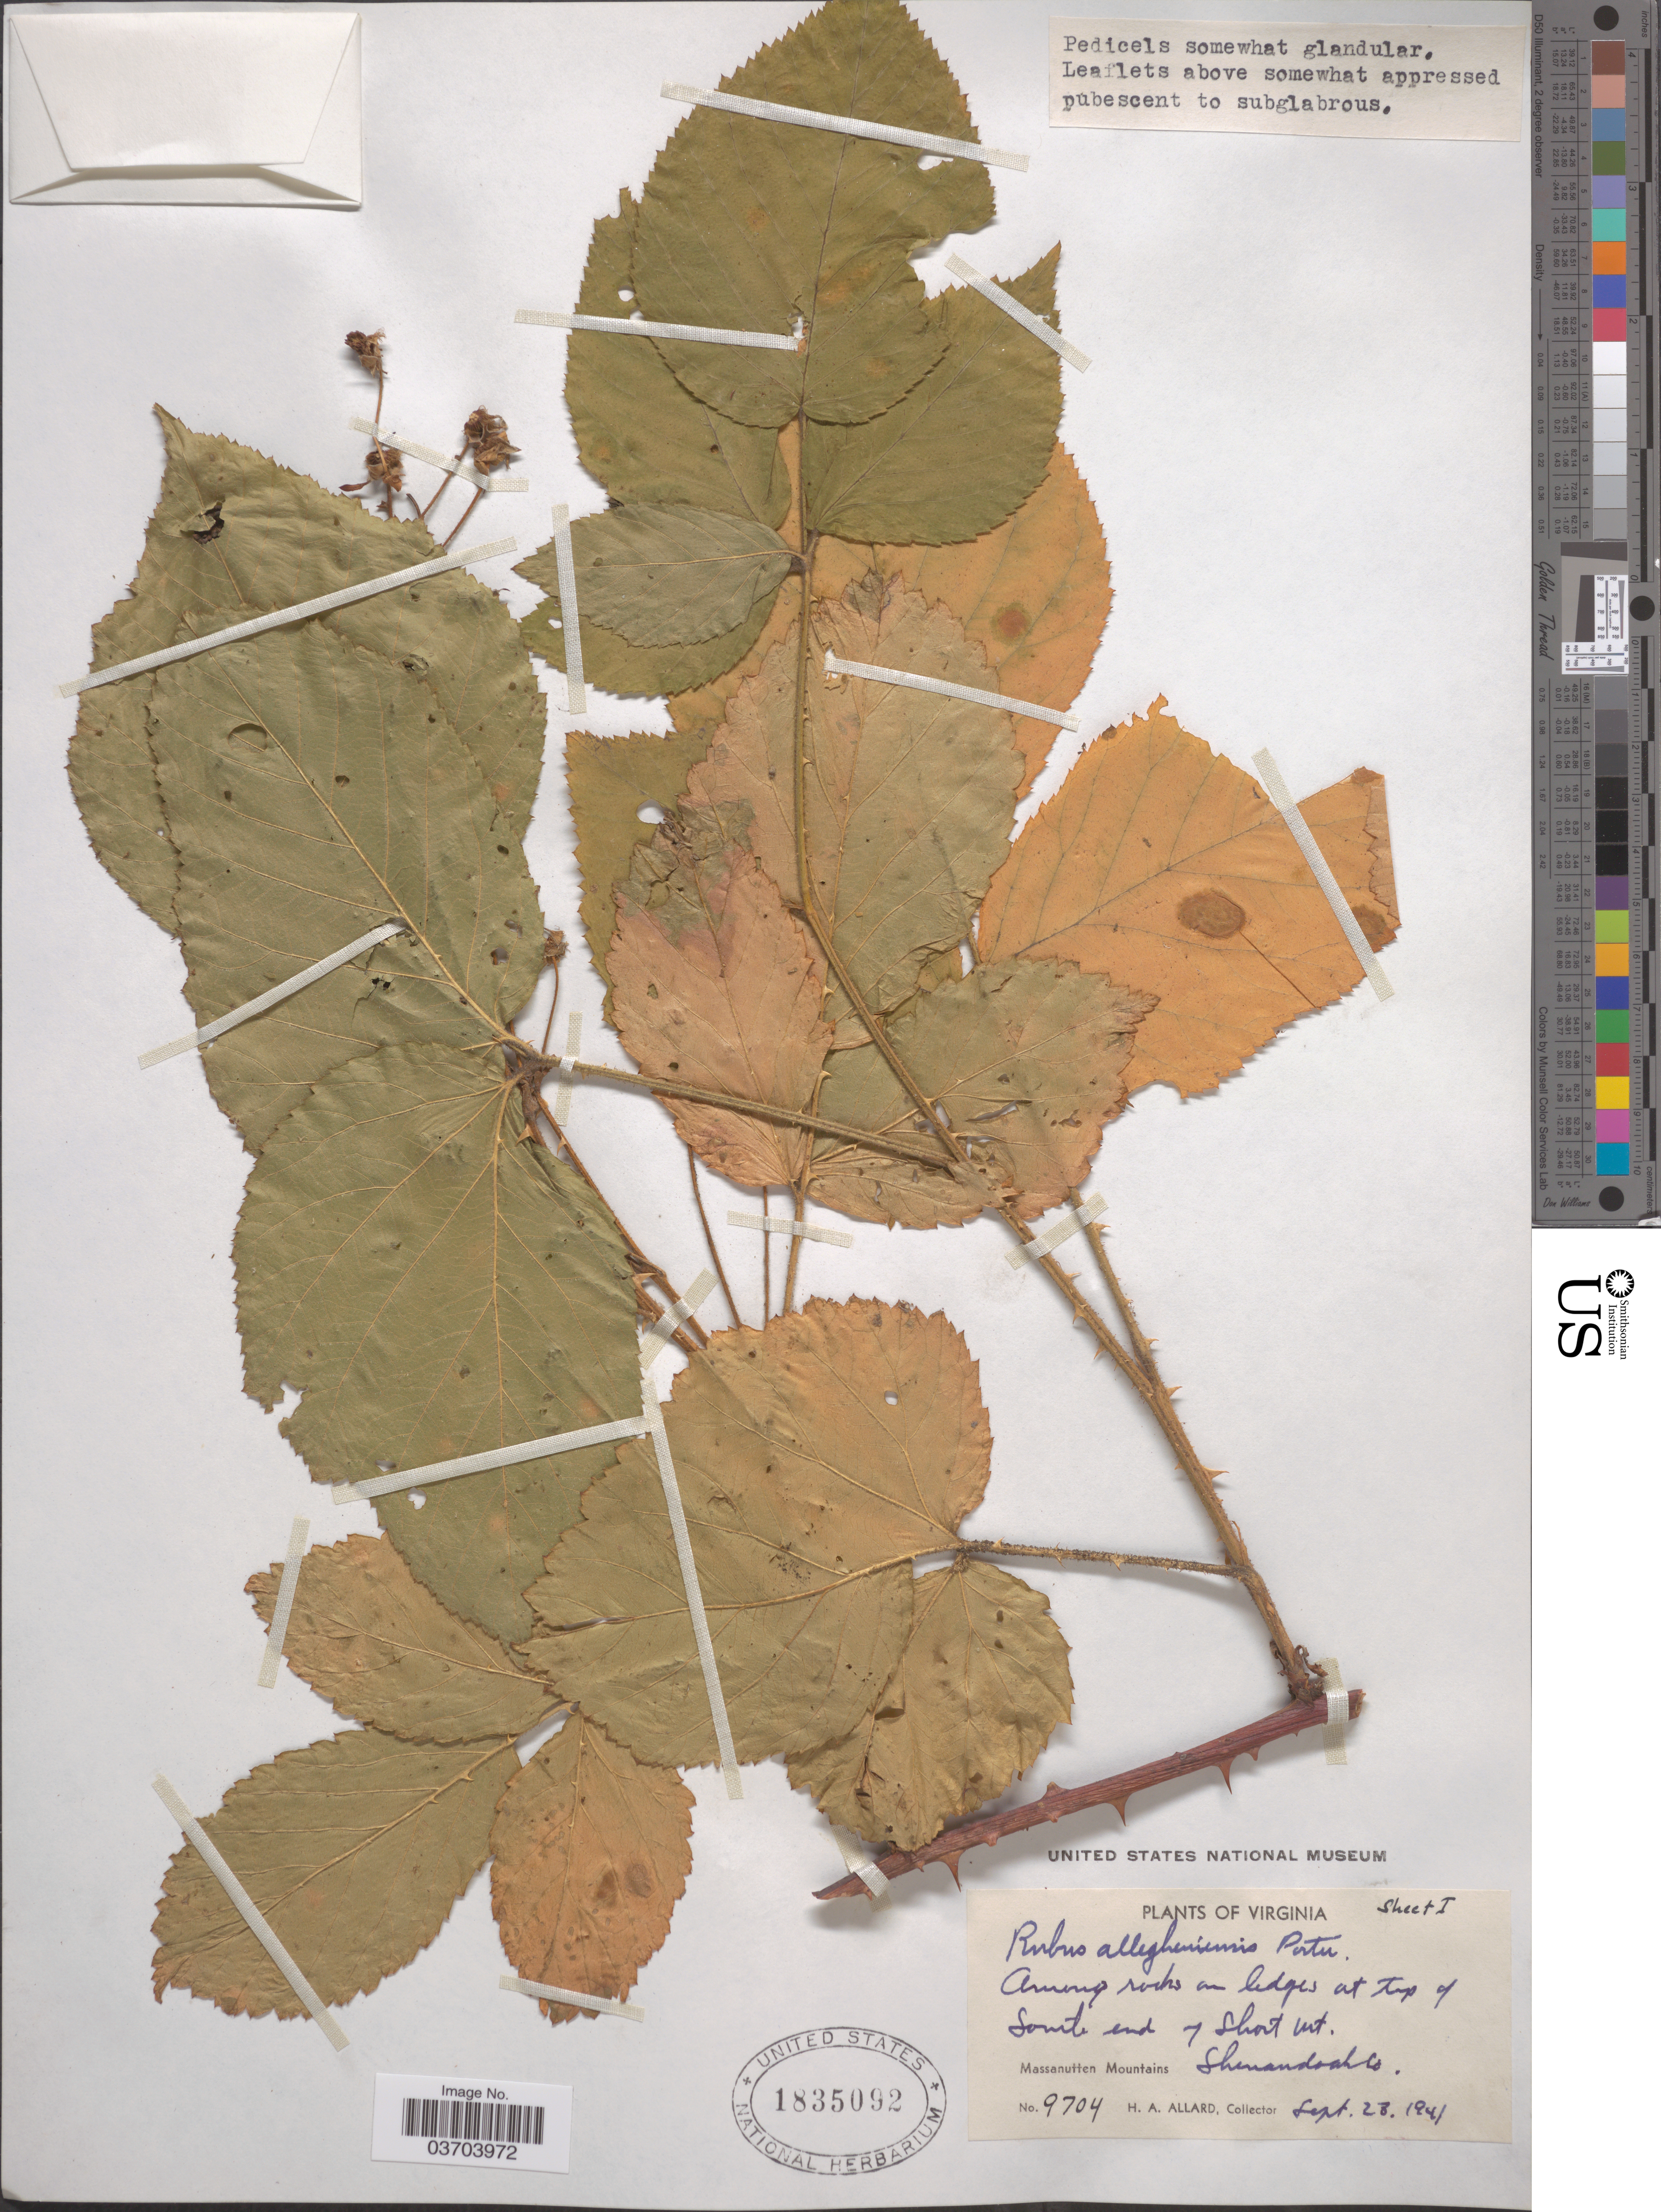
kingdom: Plantae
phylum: Tracheophyta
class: Magnoliopsida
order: Rosales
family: Rosaceae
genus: Rubus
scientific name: Rubus allegheniensis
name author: Porter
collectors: H. A. Allard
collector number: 9704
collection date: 1941-09-23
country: United States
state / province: Virginia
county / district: Shenandoah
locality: Among rocks on ledges at top of South end of Short Mt. Massanutten Mountains, Shenandoah Co.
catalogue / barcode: US 1835092